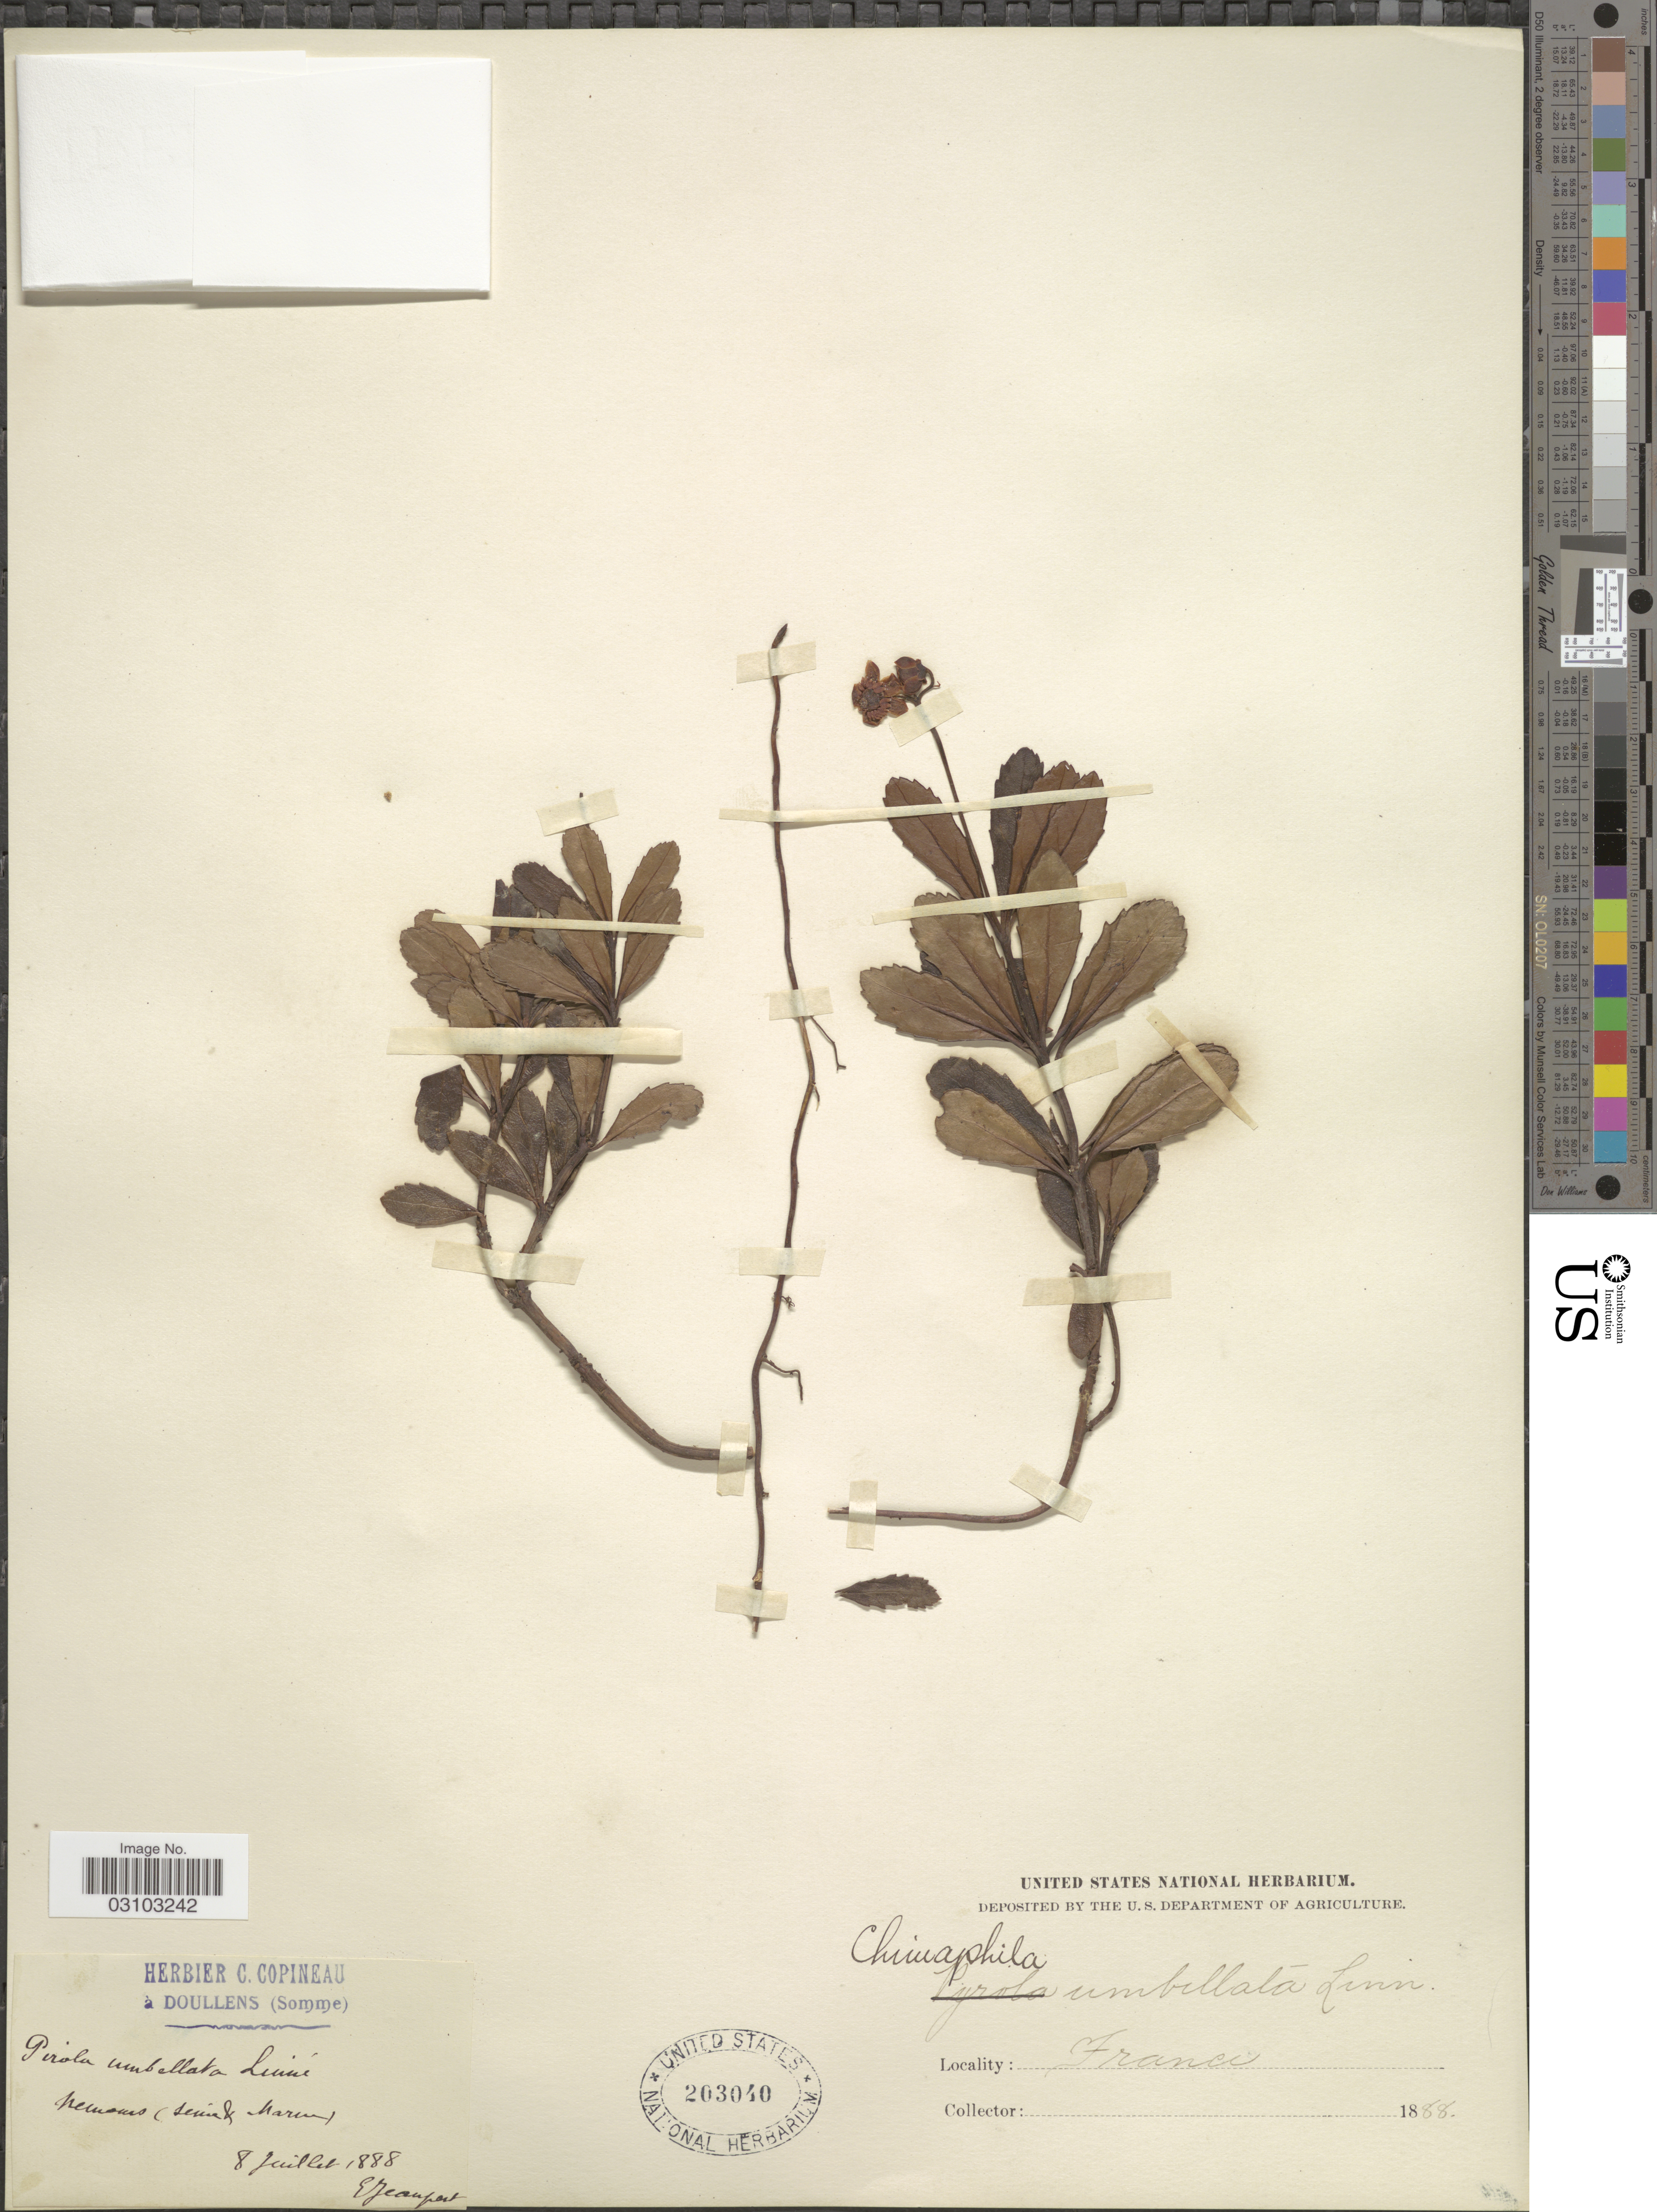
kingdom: Plantae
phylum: Tracheophyta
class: Magnoliopsida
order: Ericales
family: Ericaceae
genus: Chimaphila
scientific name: Chimaphila umbellata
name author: (L.) W.P.C. Barton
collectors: E. Jeanport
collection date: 1888-07-08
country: France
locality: Nemours (Seine & Marne).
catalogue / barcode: US 203040